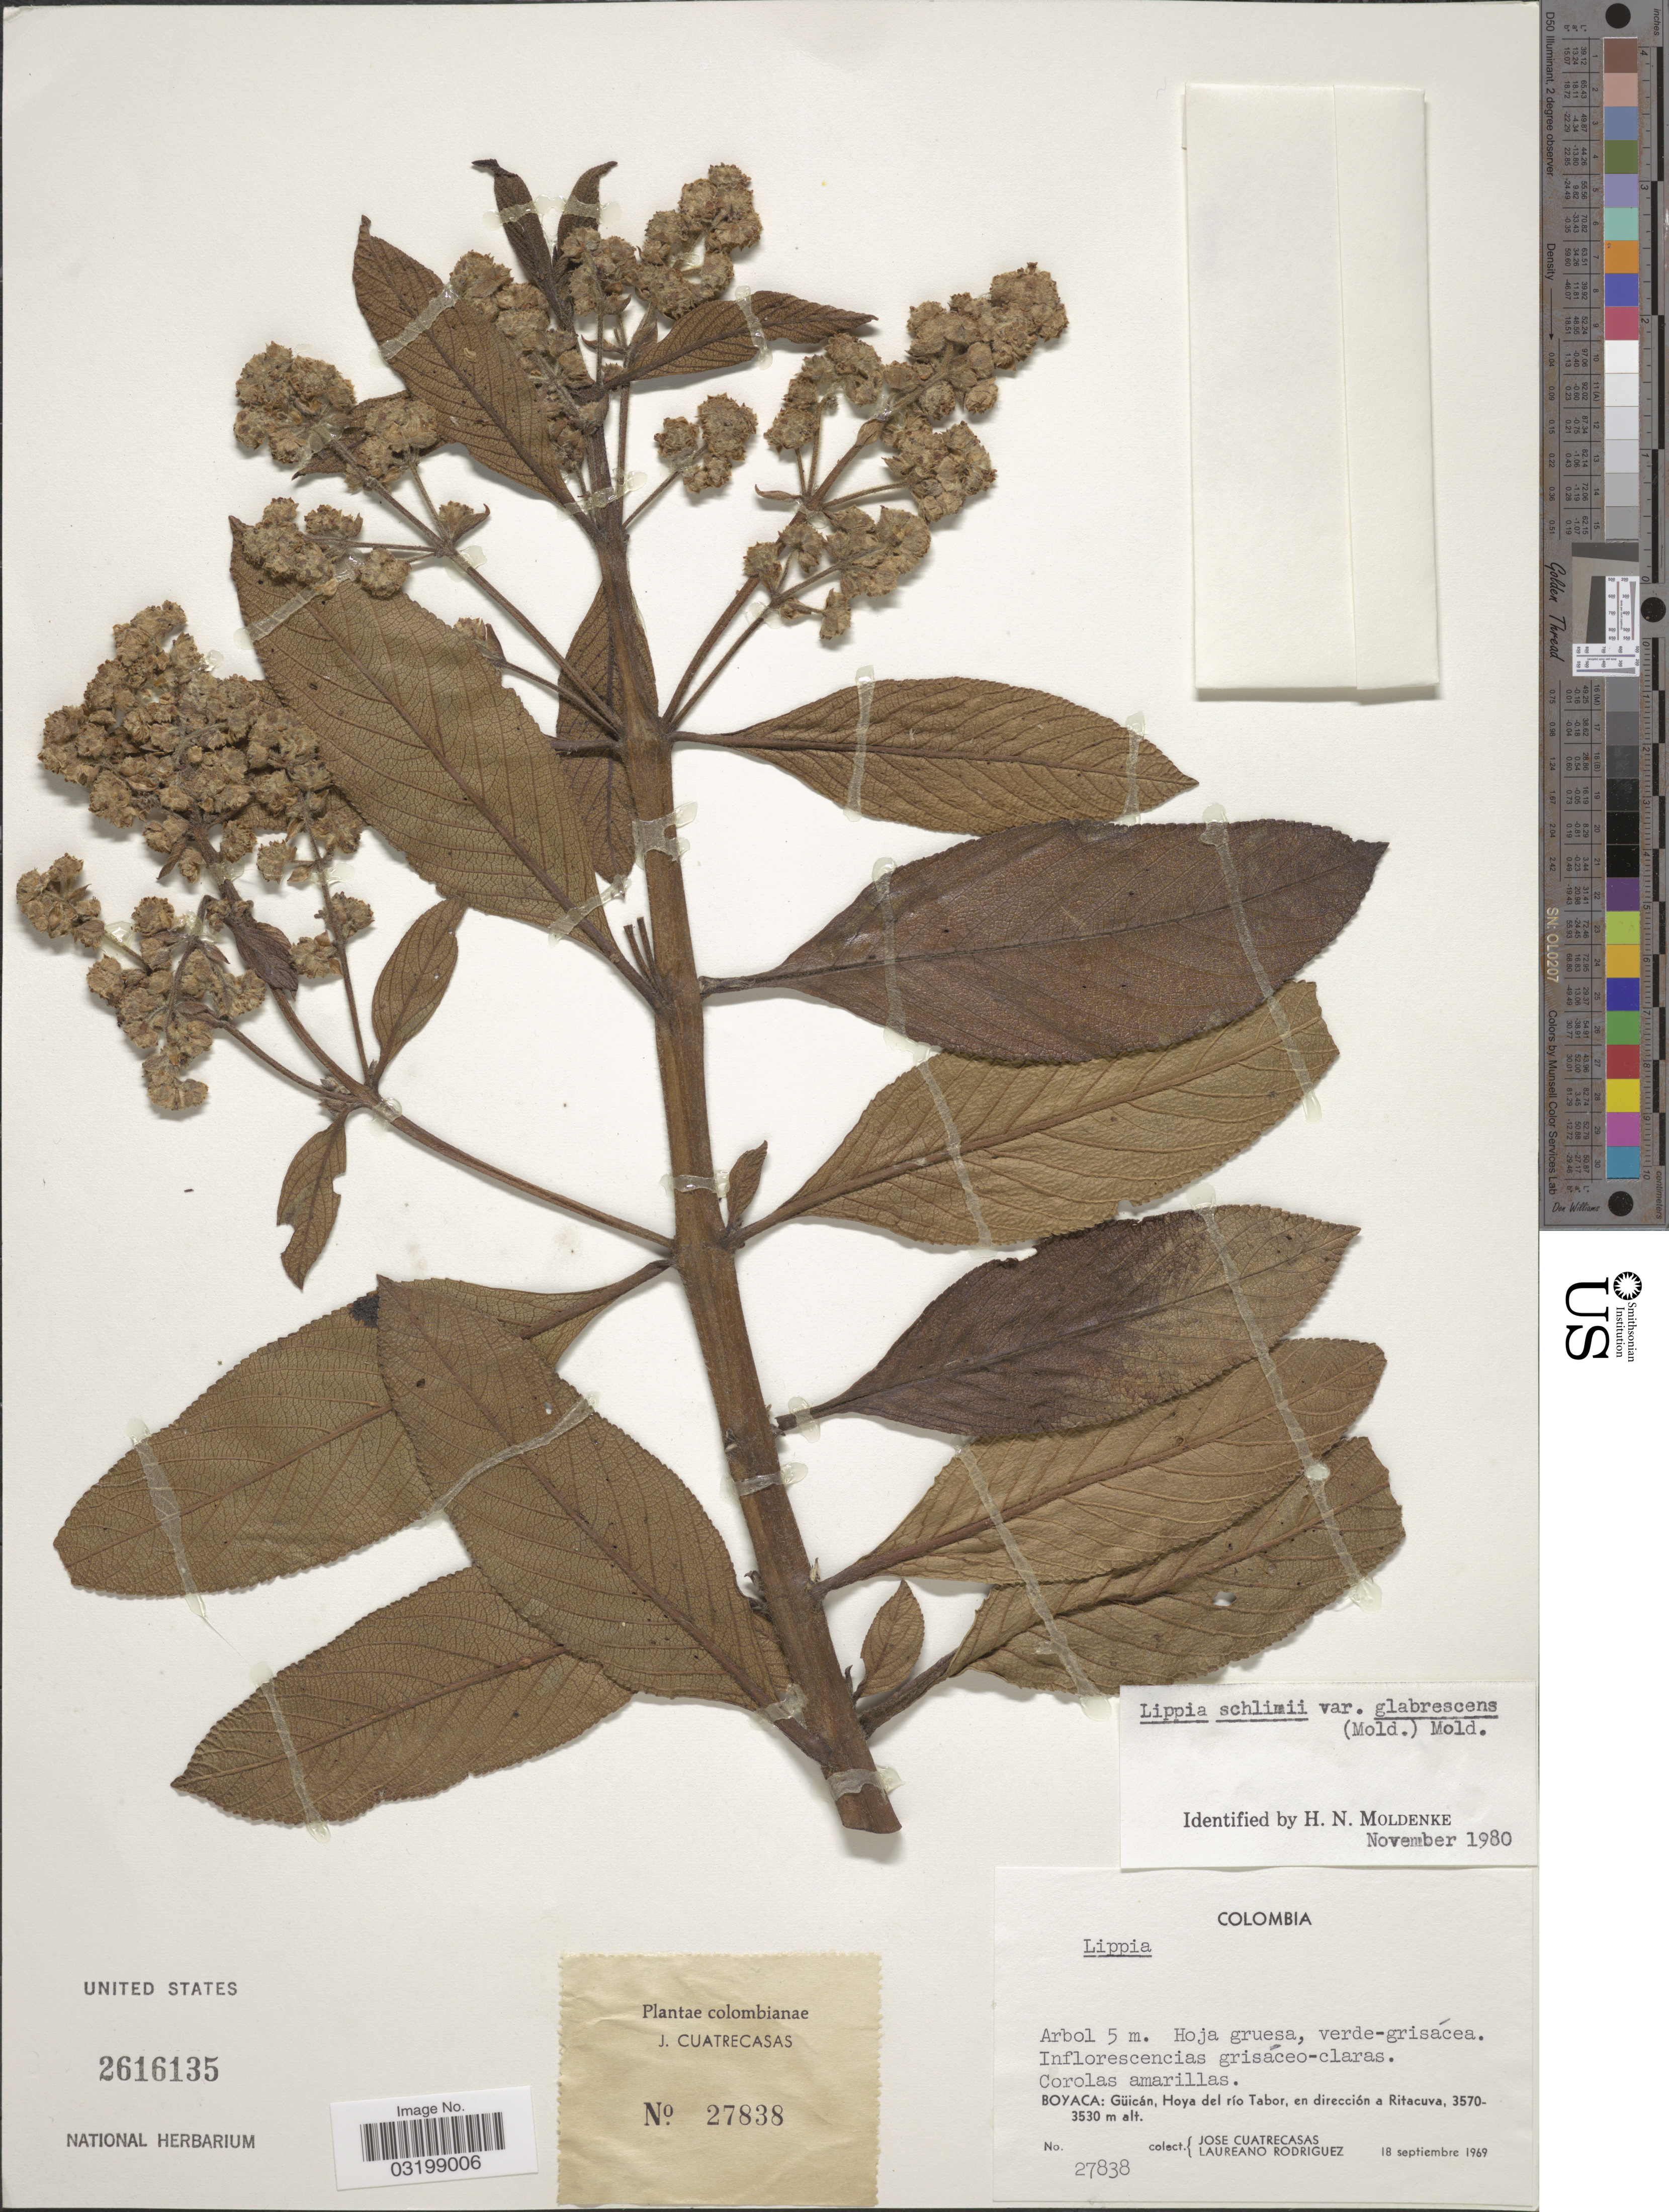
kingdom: Plantae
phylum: Tracheophyta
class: Magnoliopsida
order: Lamiales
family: Verbenaceae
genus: Lippia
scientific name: Lippia hirsuta var. glabrescens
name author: Moldenke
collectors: J. Cuatrecasas & L. Rodriguez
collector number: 27838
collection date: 1969-09-18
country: Colombia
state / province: Boyacá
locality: Güicán, Hoya del río Tabor, en dirección a Ritacuva.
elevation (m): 3530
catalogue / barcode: US 2616135